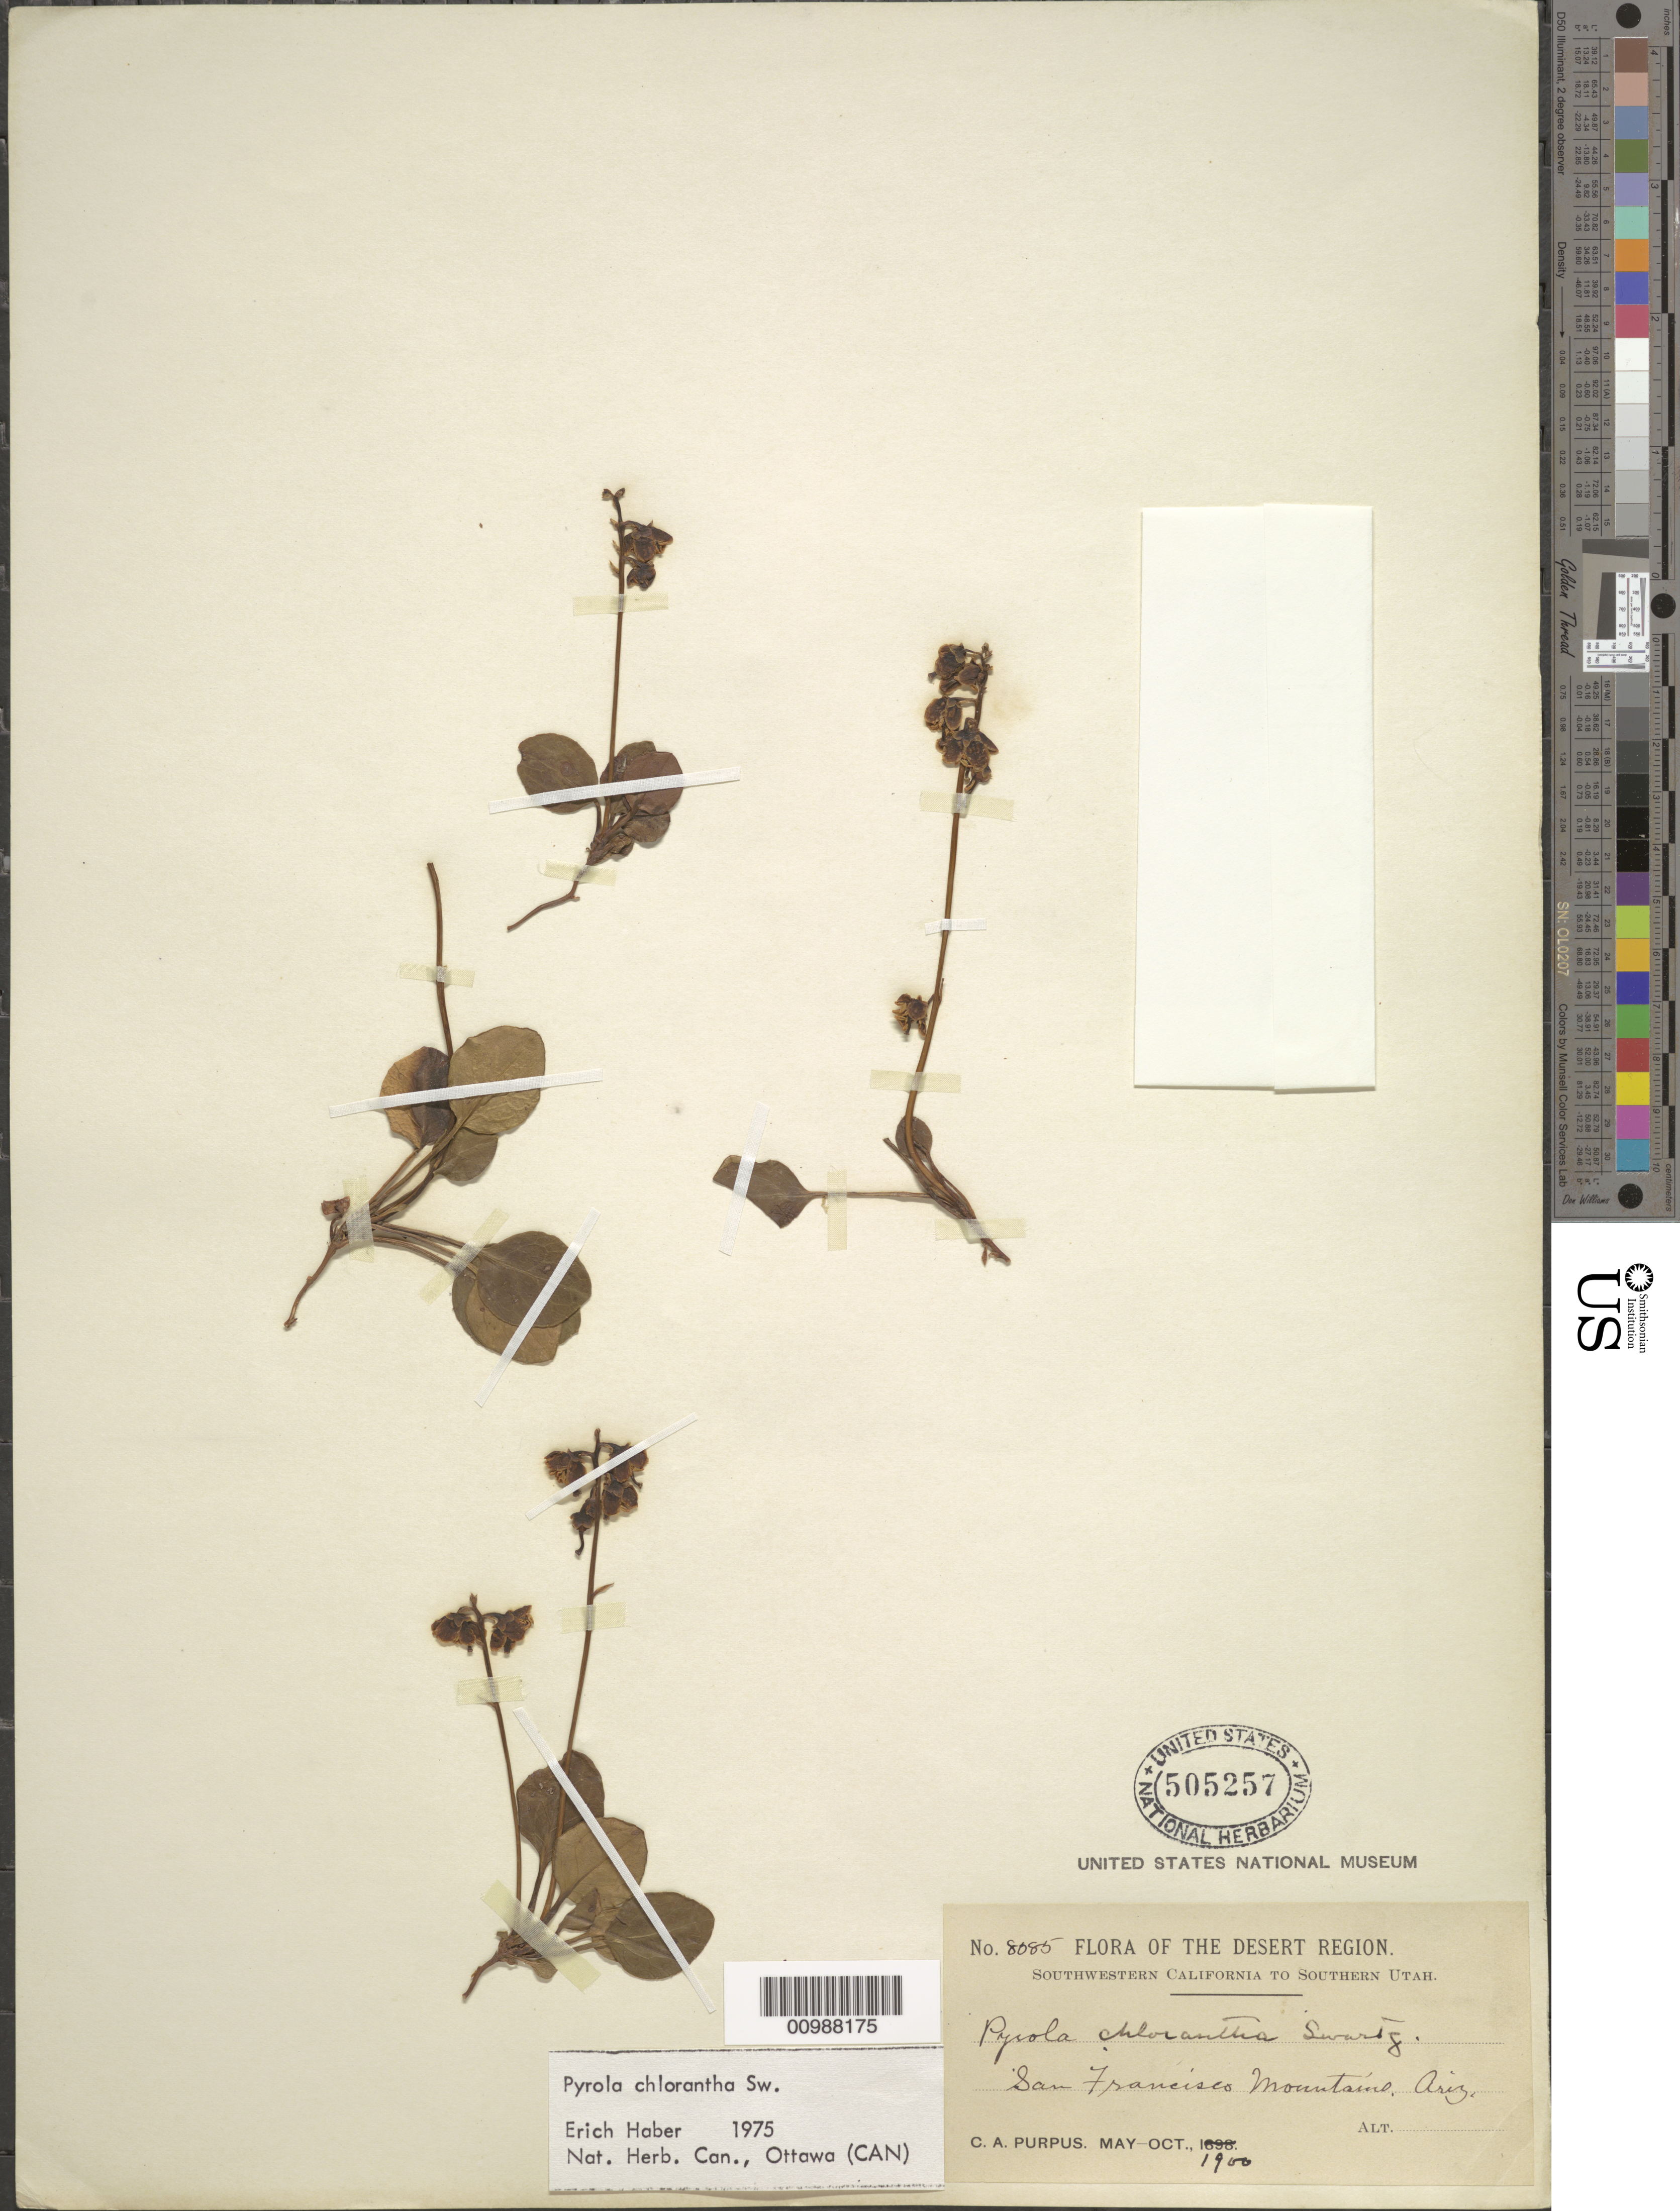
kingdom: Plantae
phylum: Tracheophyta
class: Magnoliopsida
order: Ericales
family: Ericaceae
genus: Pyrola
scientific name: Pyrola chlorantha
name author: Schweigg.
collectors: C. A. Purpus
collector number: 8085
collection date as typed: May 1900 to -- Oct 1900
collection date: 1900-05/1900-10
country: United States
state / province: Arizona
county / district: Greenlee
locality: San Francisco Mountains.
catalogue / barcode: US 505257